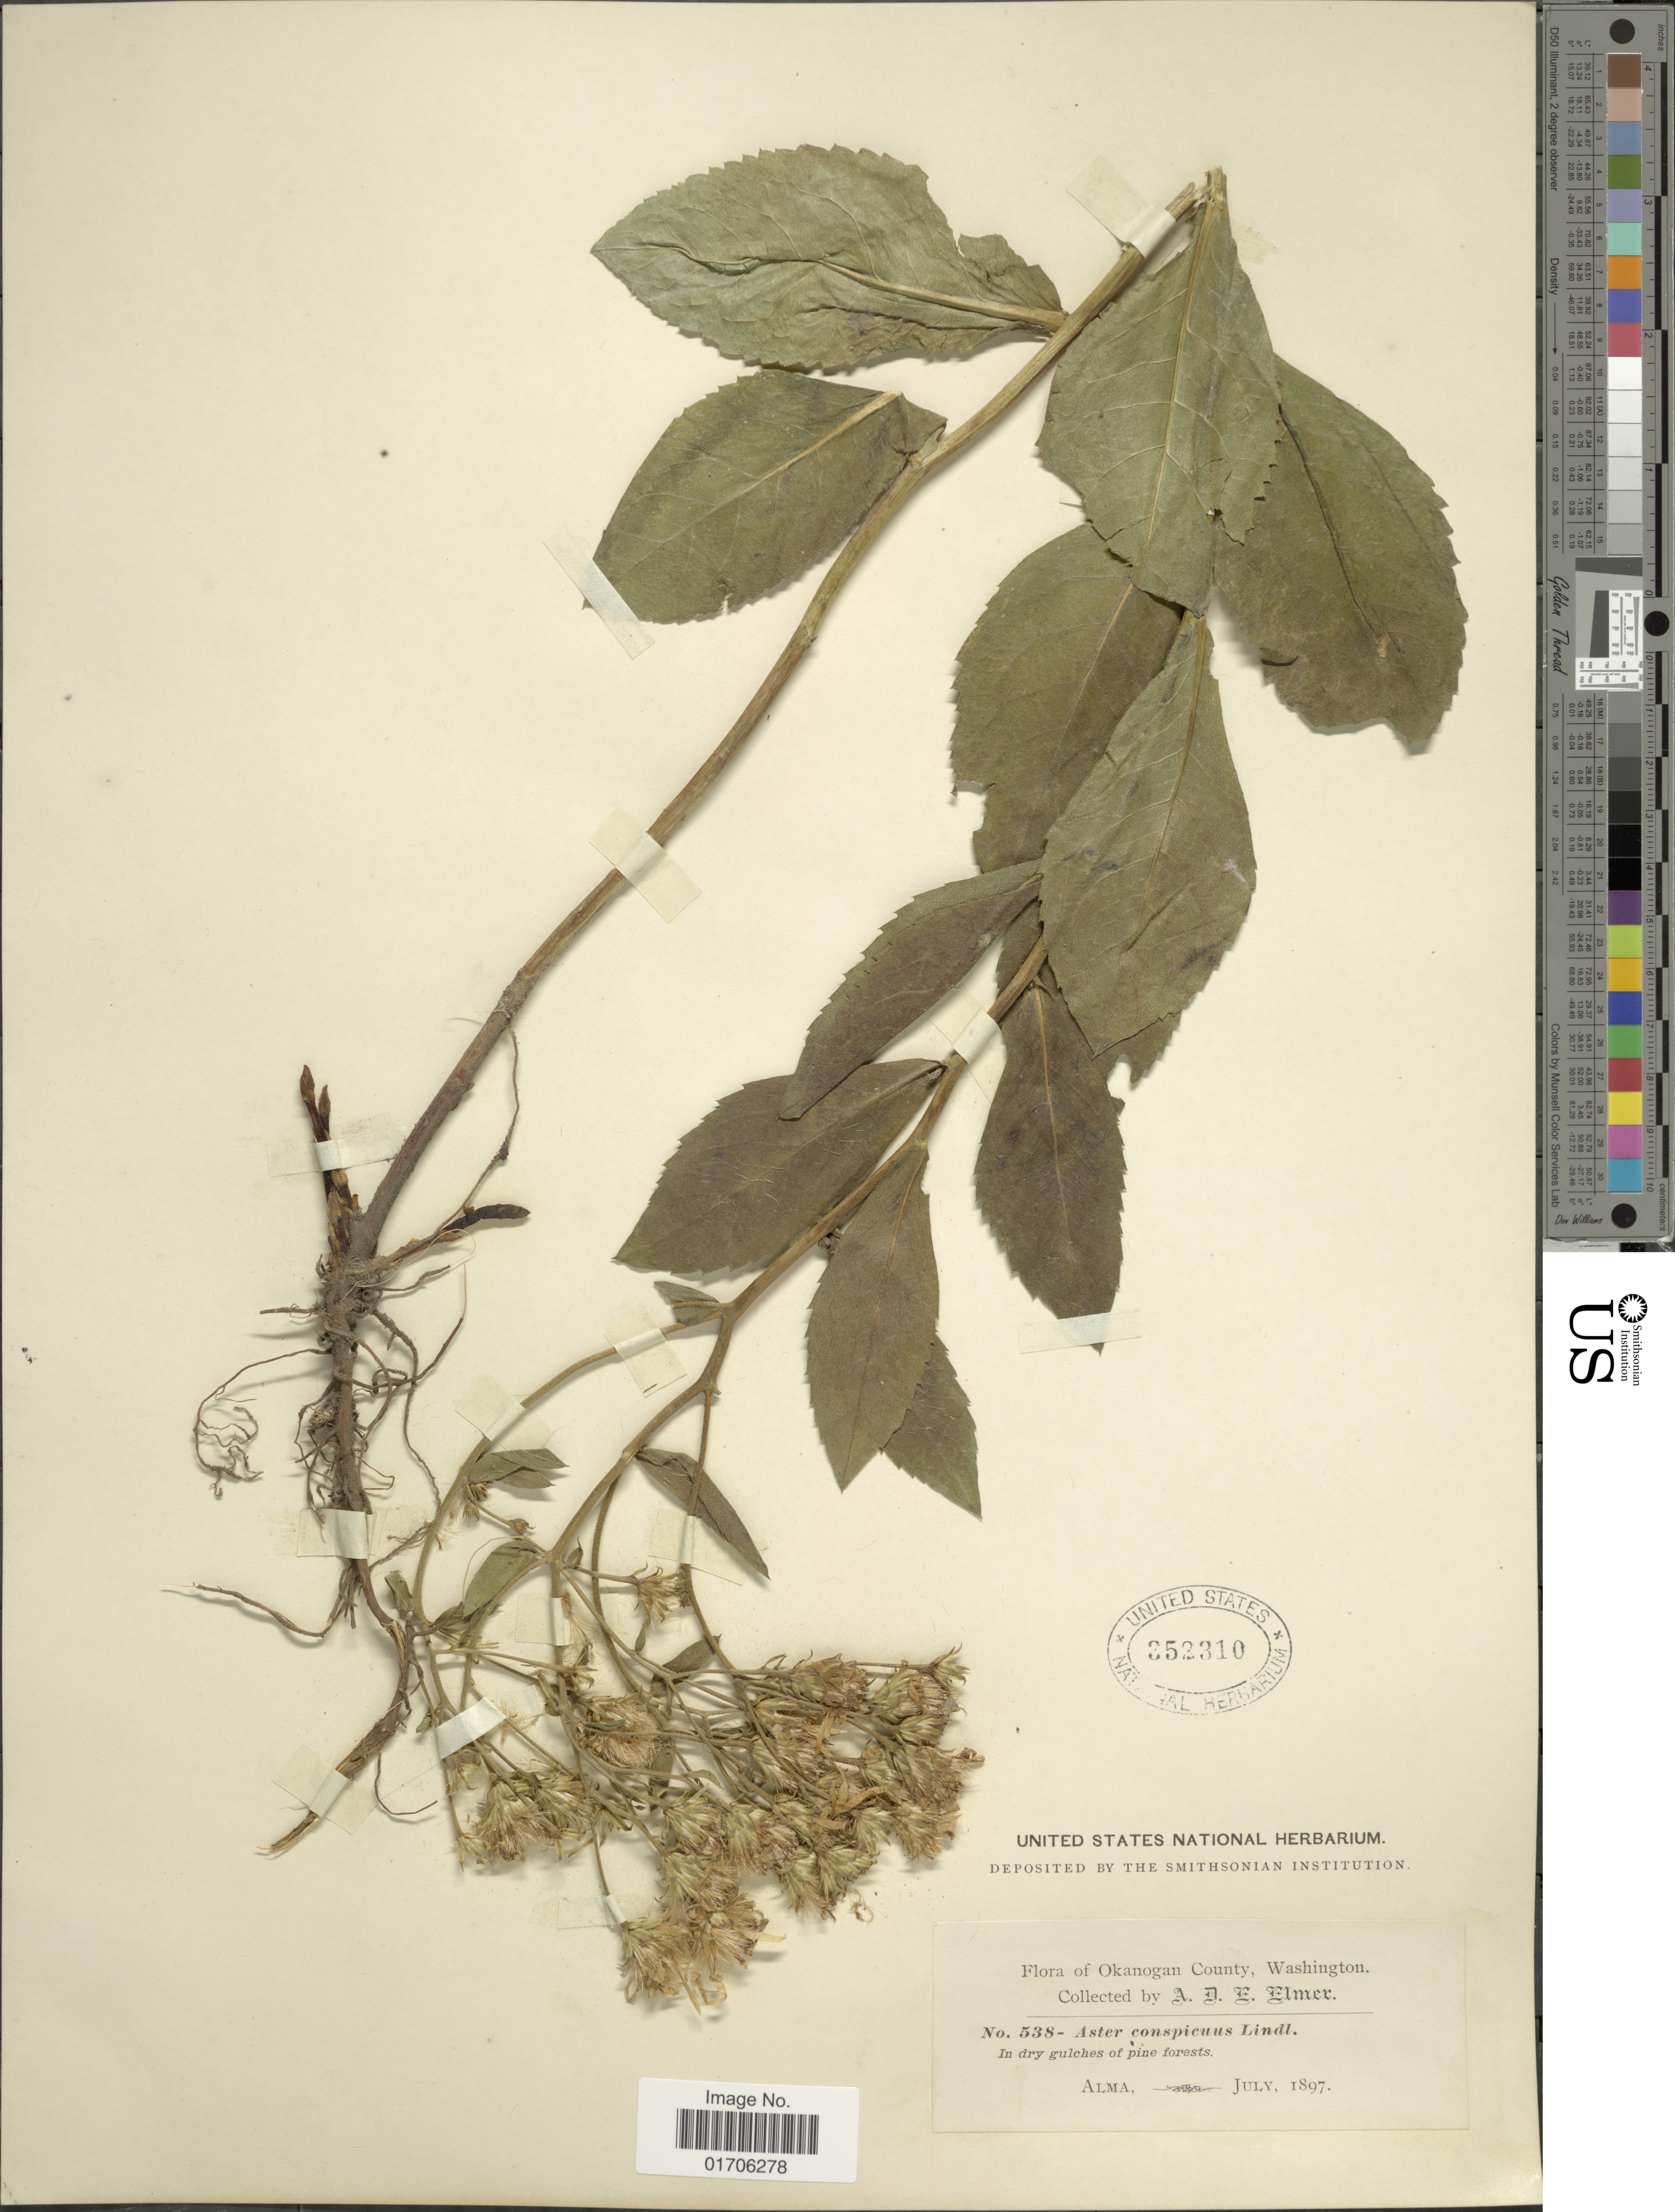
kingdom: Plantae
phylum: Tracheophyta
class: Magnoliopsida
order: Asterales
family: Asteraceae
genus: Eurybia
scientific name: Eurybia conspicua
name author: (Lindl.) G.L. Nesom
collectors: A. D. E. Elmer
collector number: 538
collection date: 1897-07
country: United States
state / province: Washington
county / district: Okanogan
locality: Okanogan County, Washington. In dry gulches of pine forests. Alma.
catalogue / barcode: US 352310